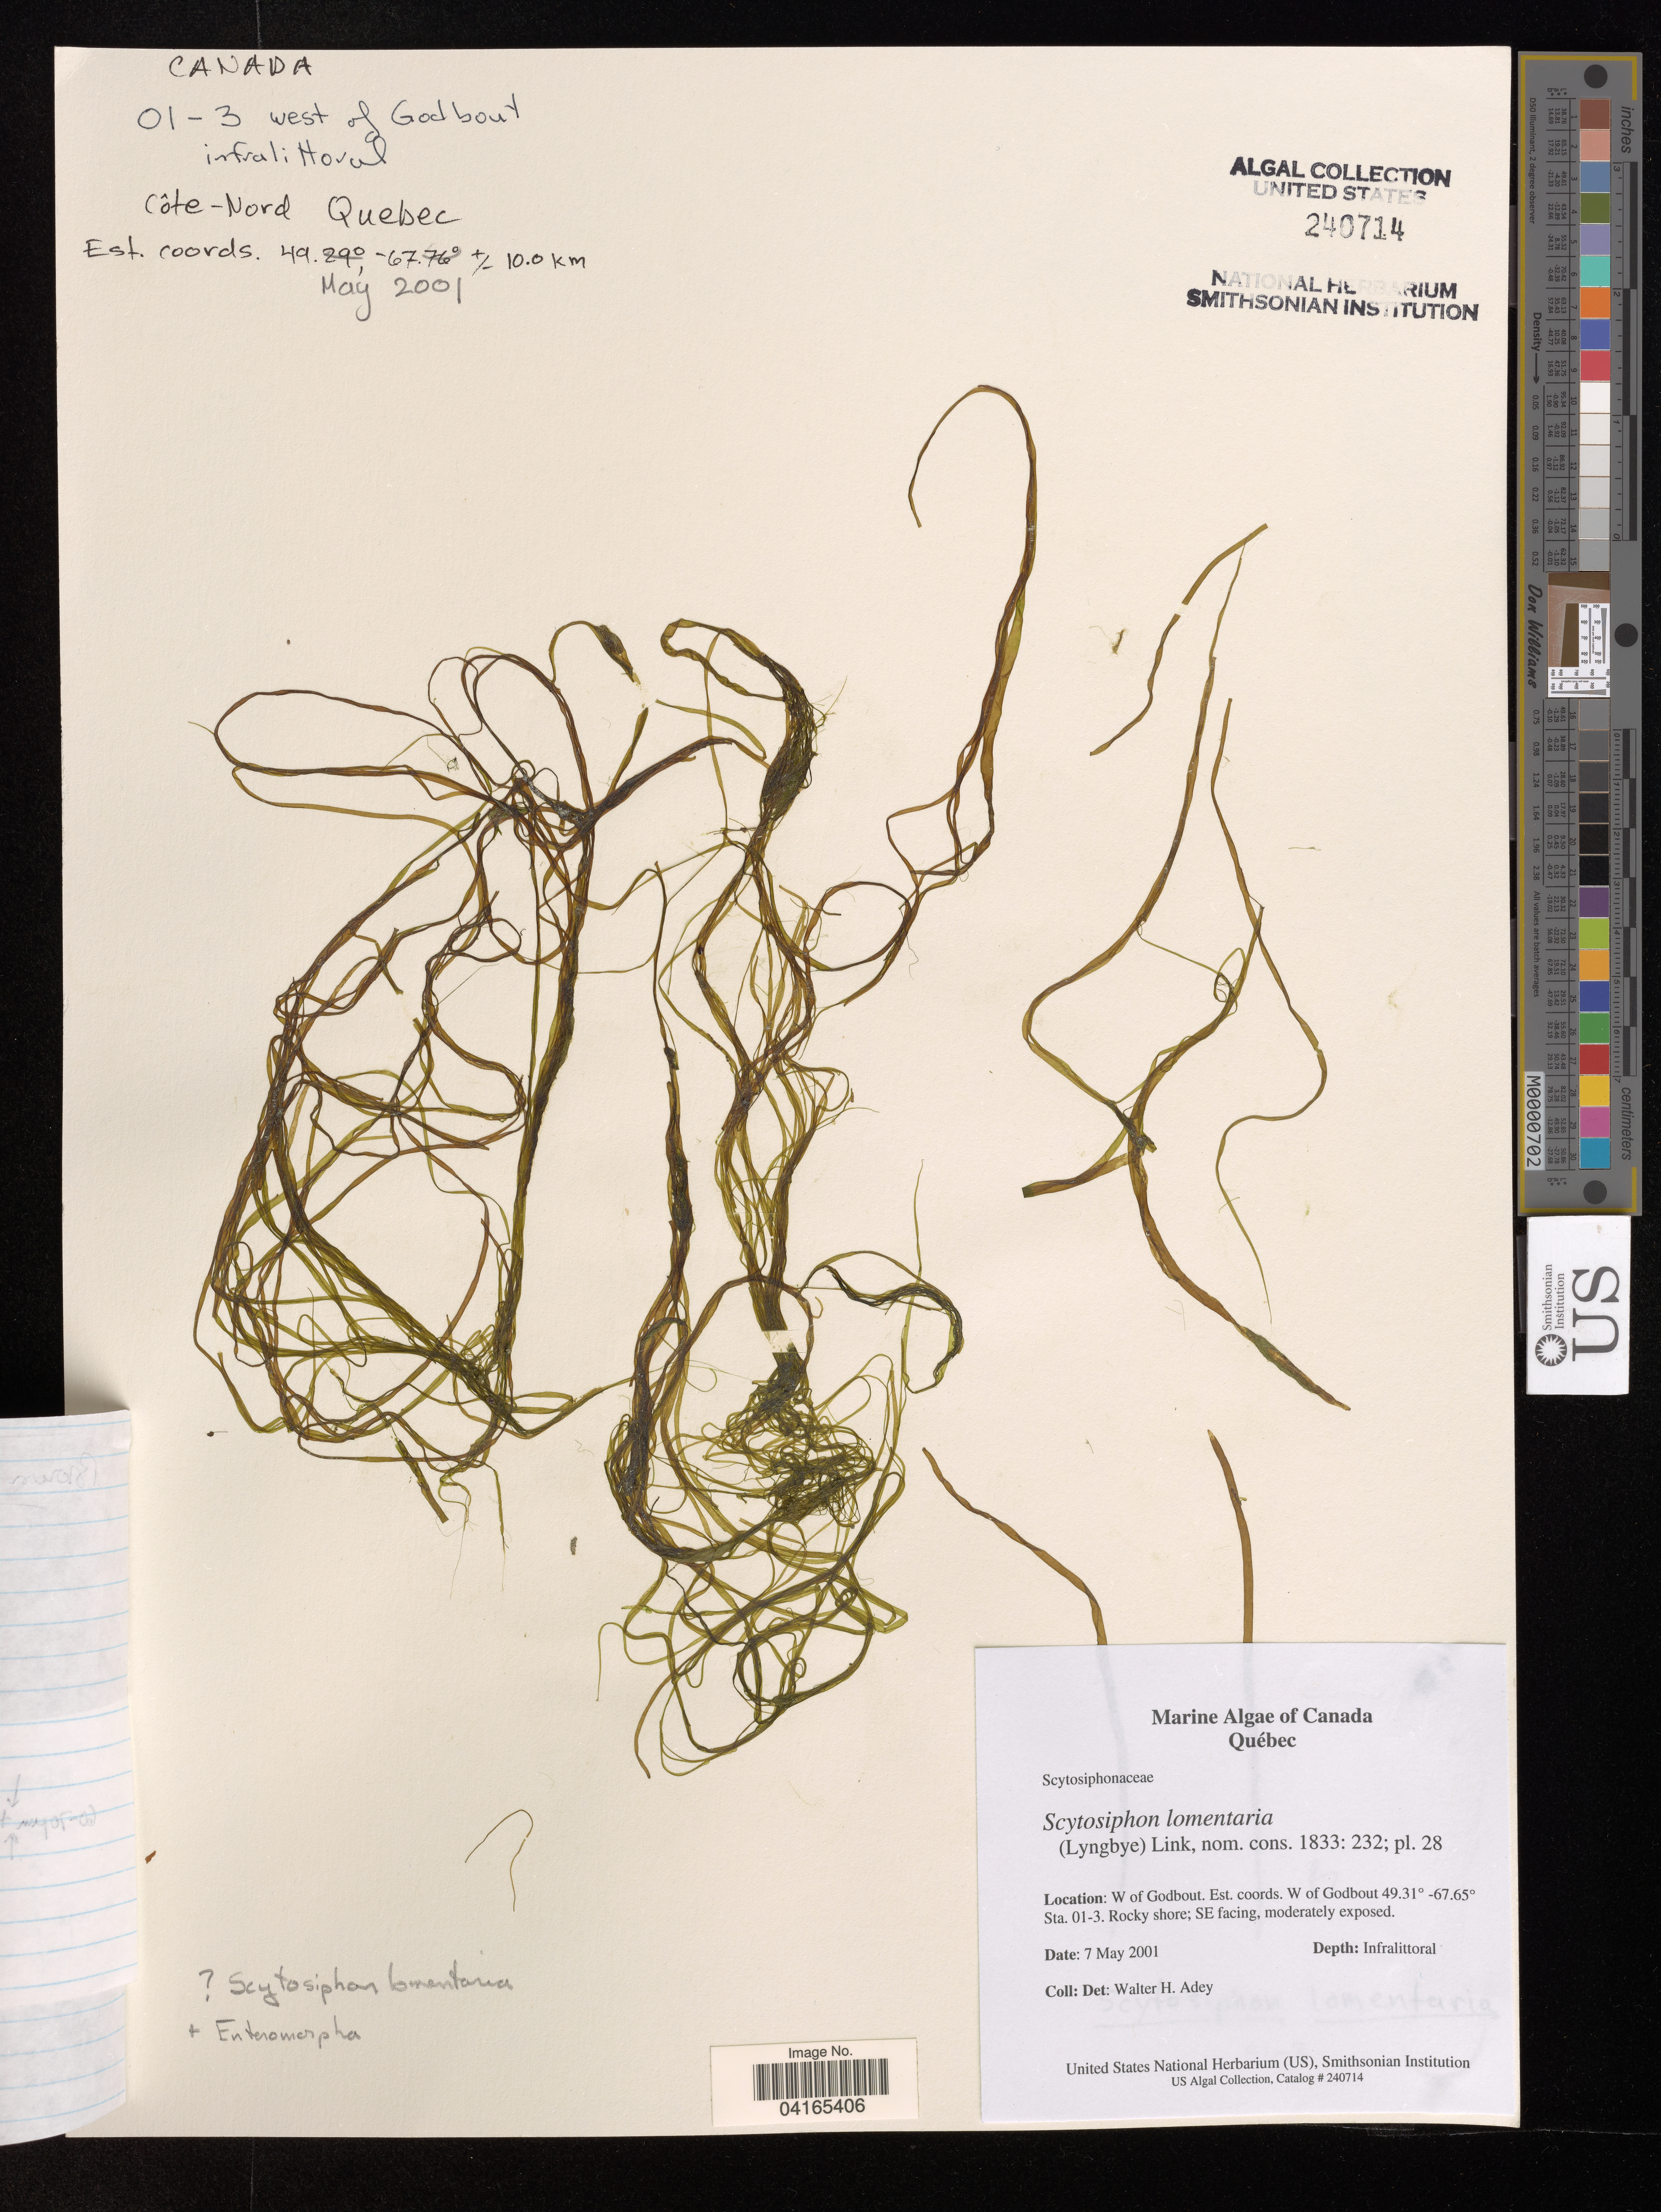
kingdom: Chromista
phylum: Ochrophyta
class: Phaeophyceae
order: Scytosiphonales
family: Scytosiphonaceae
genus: Scytosiphon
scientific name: Scytosiphon lomentaria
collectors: W. H. Adey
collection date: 2001-05-07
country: Canada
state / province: Quebec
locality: W of Godbout. Sta. 01-3.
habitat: Rocky shore; SE facing, moderately exposed.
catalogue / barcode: US 240714